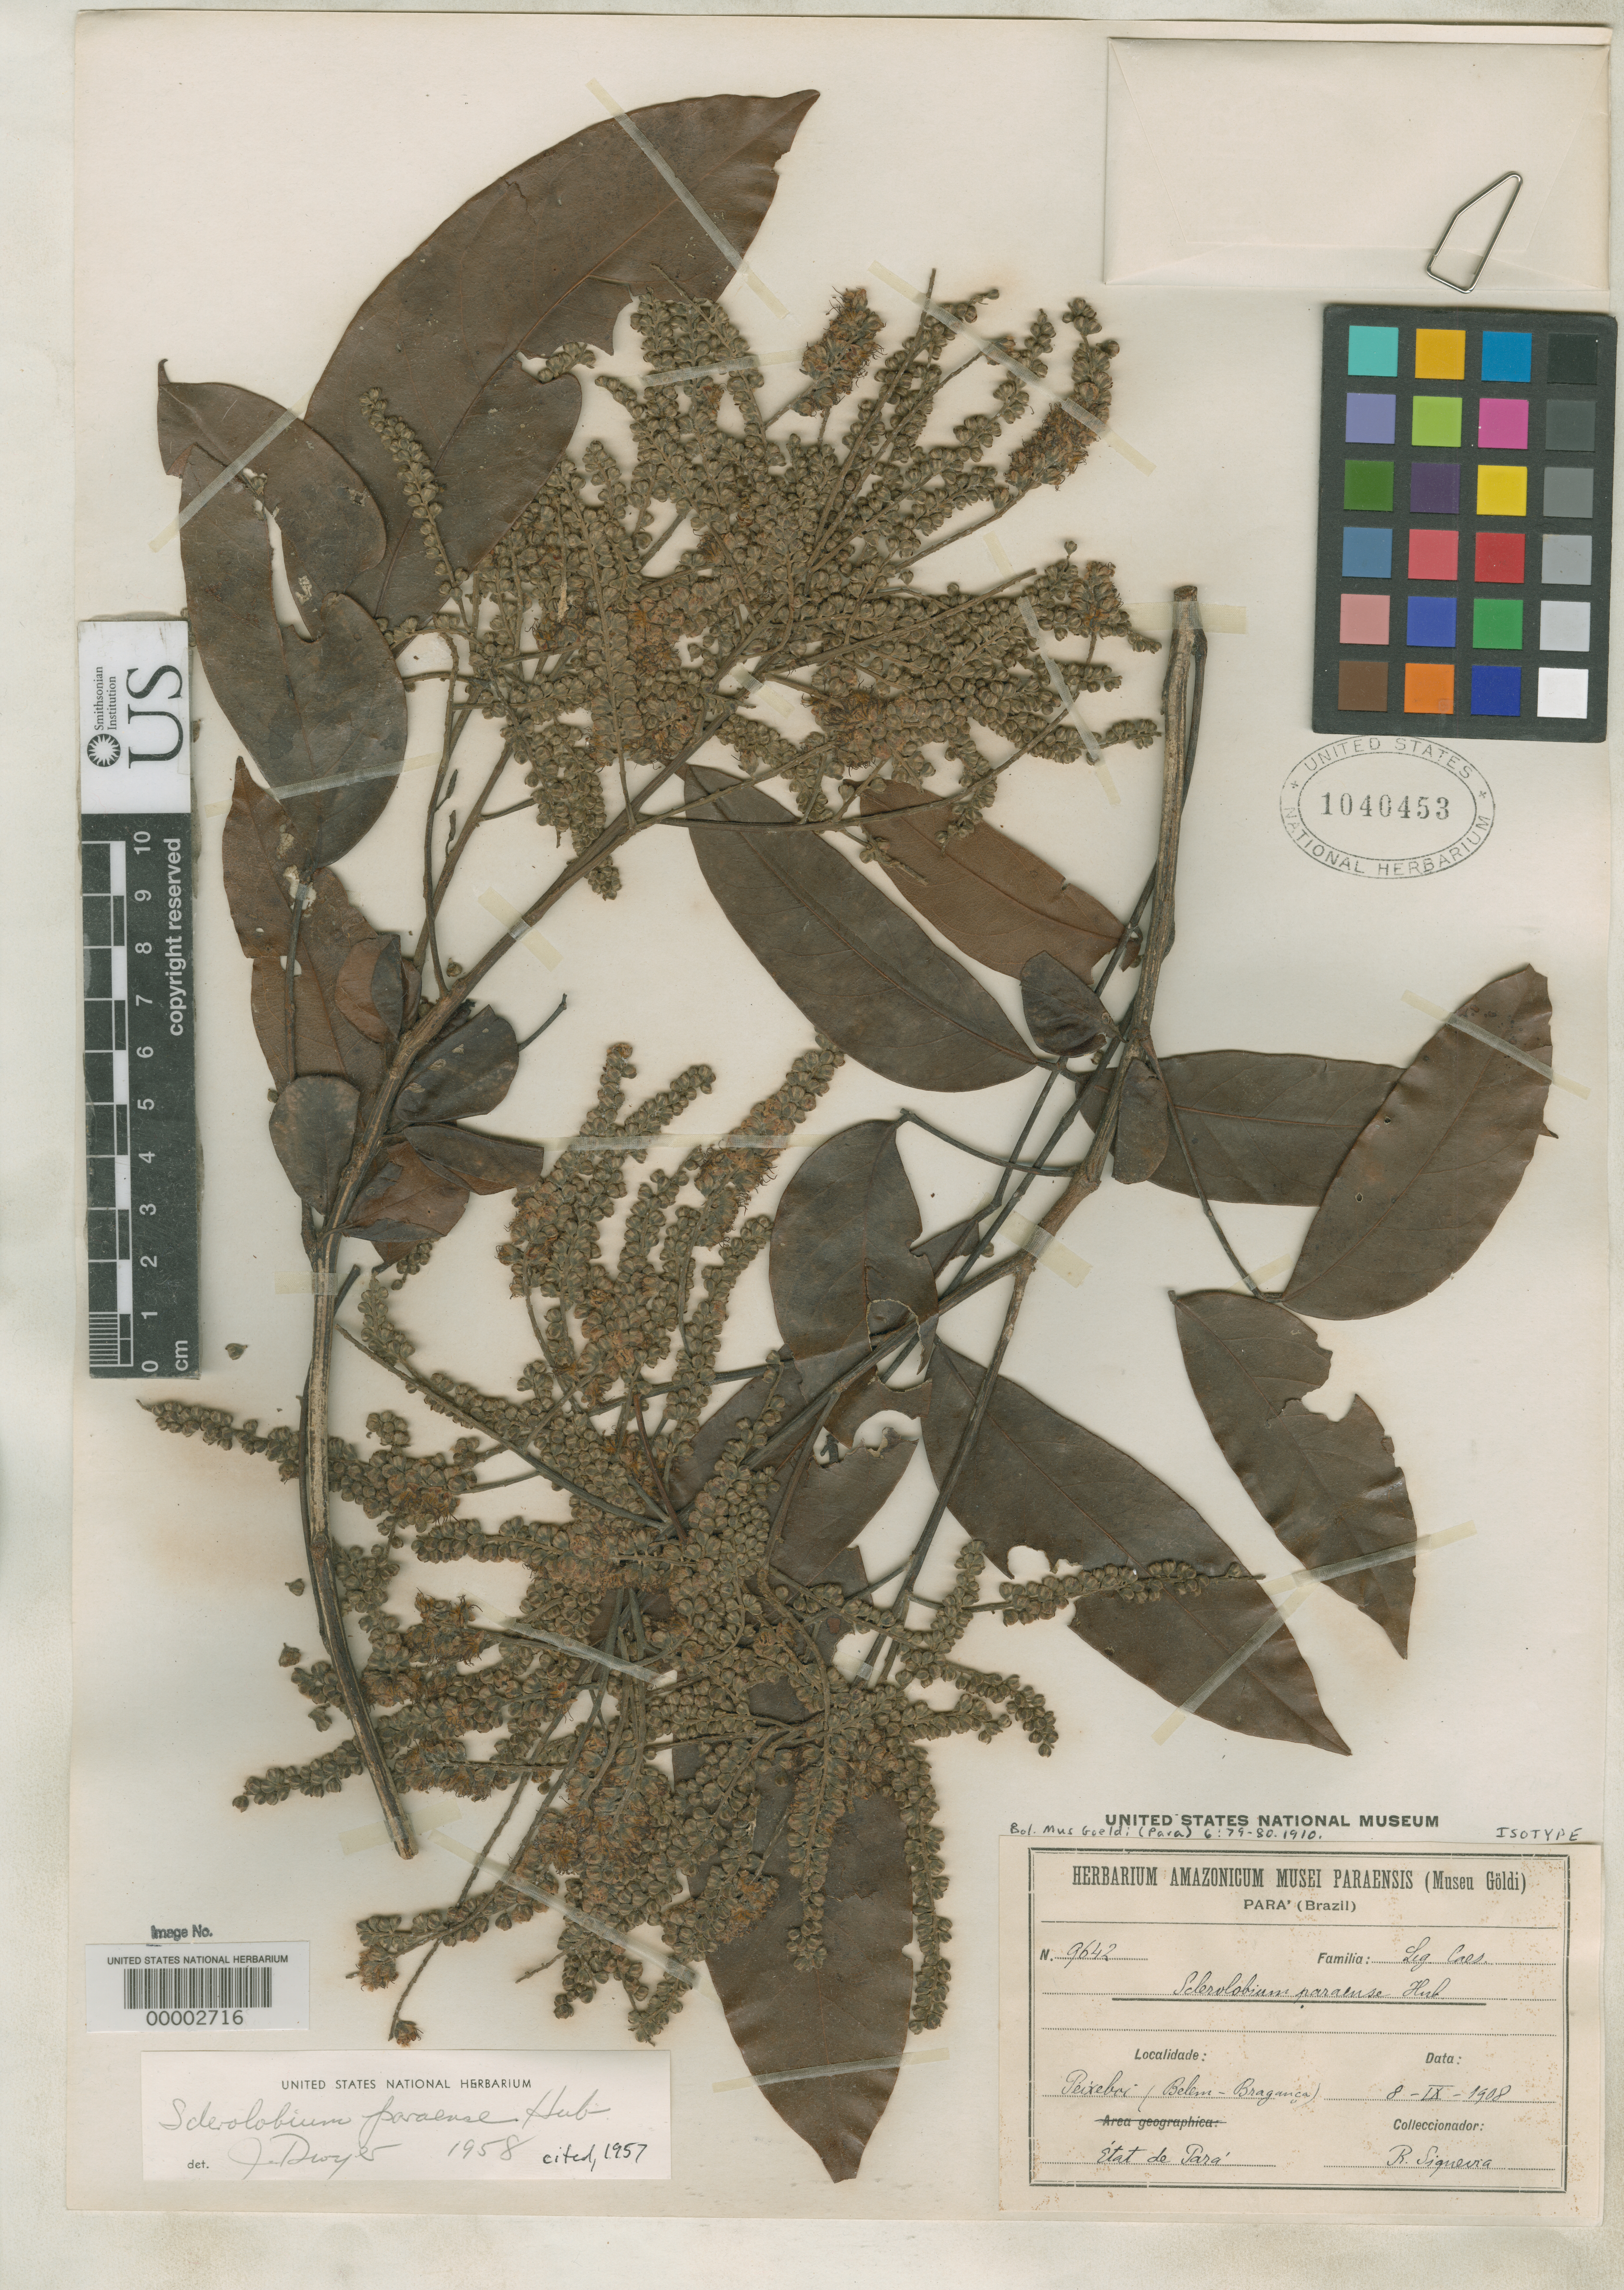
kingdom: Plantae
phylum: Tracheophyta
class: Magnoliopsida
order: Fabales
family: Fabaceae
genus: Sclerolobium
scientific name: Sclerolobium paraense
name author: Huber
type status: Isotype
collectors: R. Sigueira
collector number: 9642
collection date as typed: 08 Sep 1908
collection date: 1908-09-08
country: Brazil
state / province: Pará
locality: Teixebei, Belem Braganca.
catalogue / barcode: US 1040453